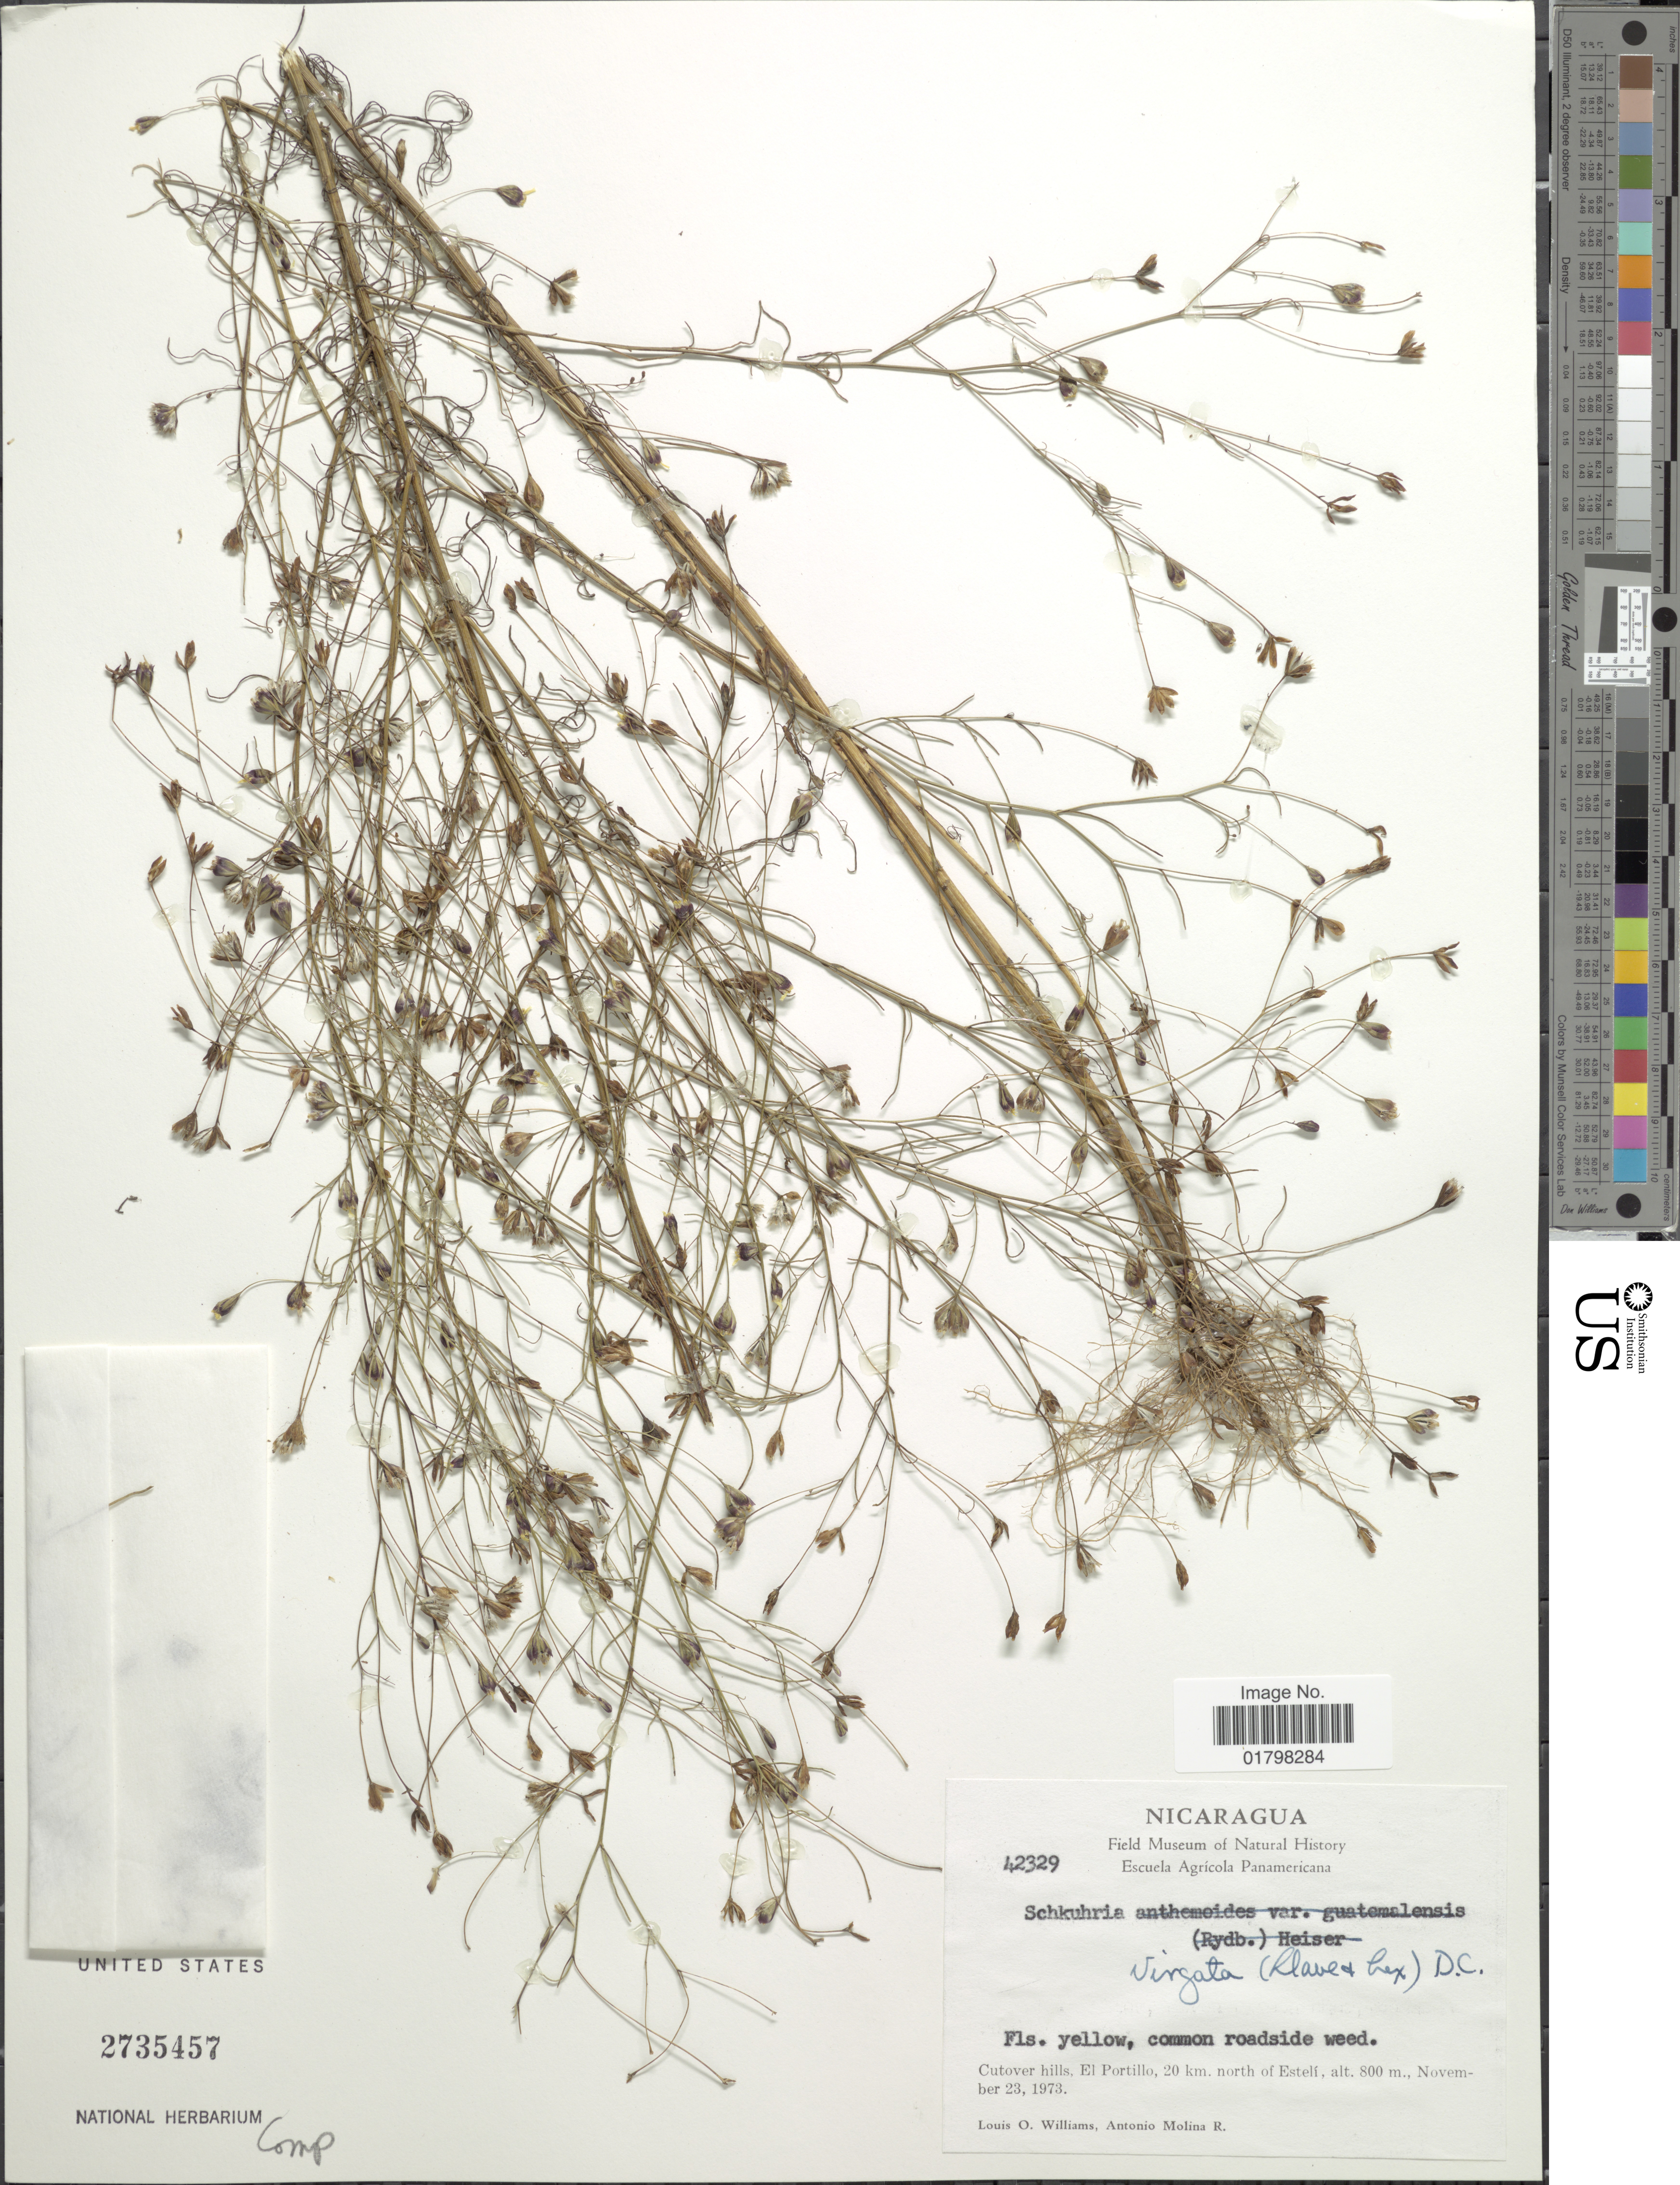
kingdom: Plantae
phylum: Tracheophyta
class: Magnoliopsida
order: Asterales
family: Asteraceae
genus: Schkuhria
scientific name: Schkuhria pinnata var. virgata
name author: (La Llave ex La Llave) Heiser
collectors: L. O. Williams & A. Molina R.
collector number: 42329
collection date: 1973-11-23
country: Nicaragua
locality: Cutover hills, El Portillo, 20 km. north of Esteli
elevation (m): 800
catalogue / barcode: US 2735457